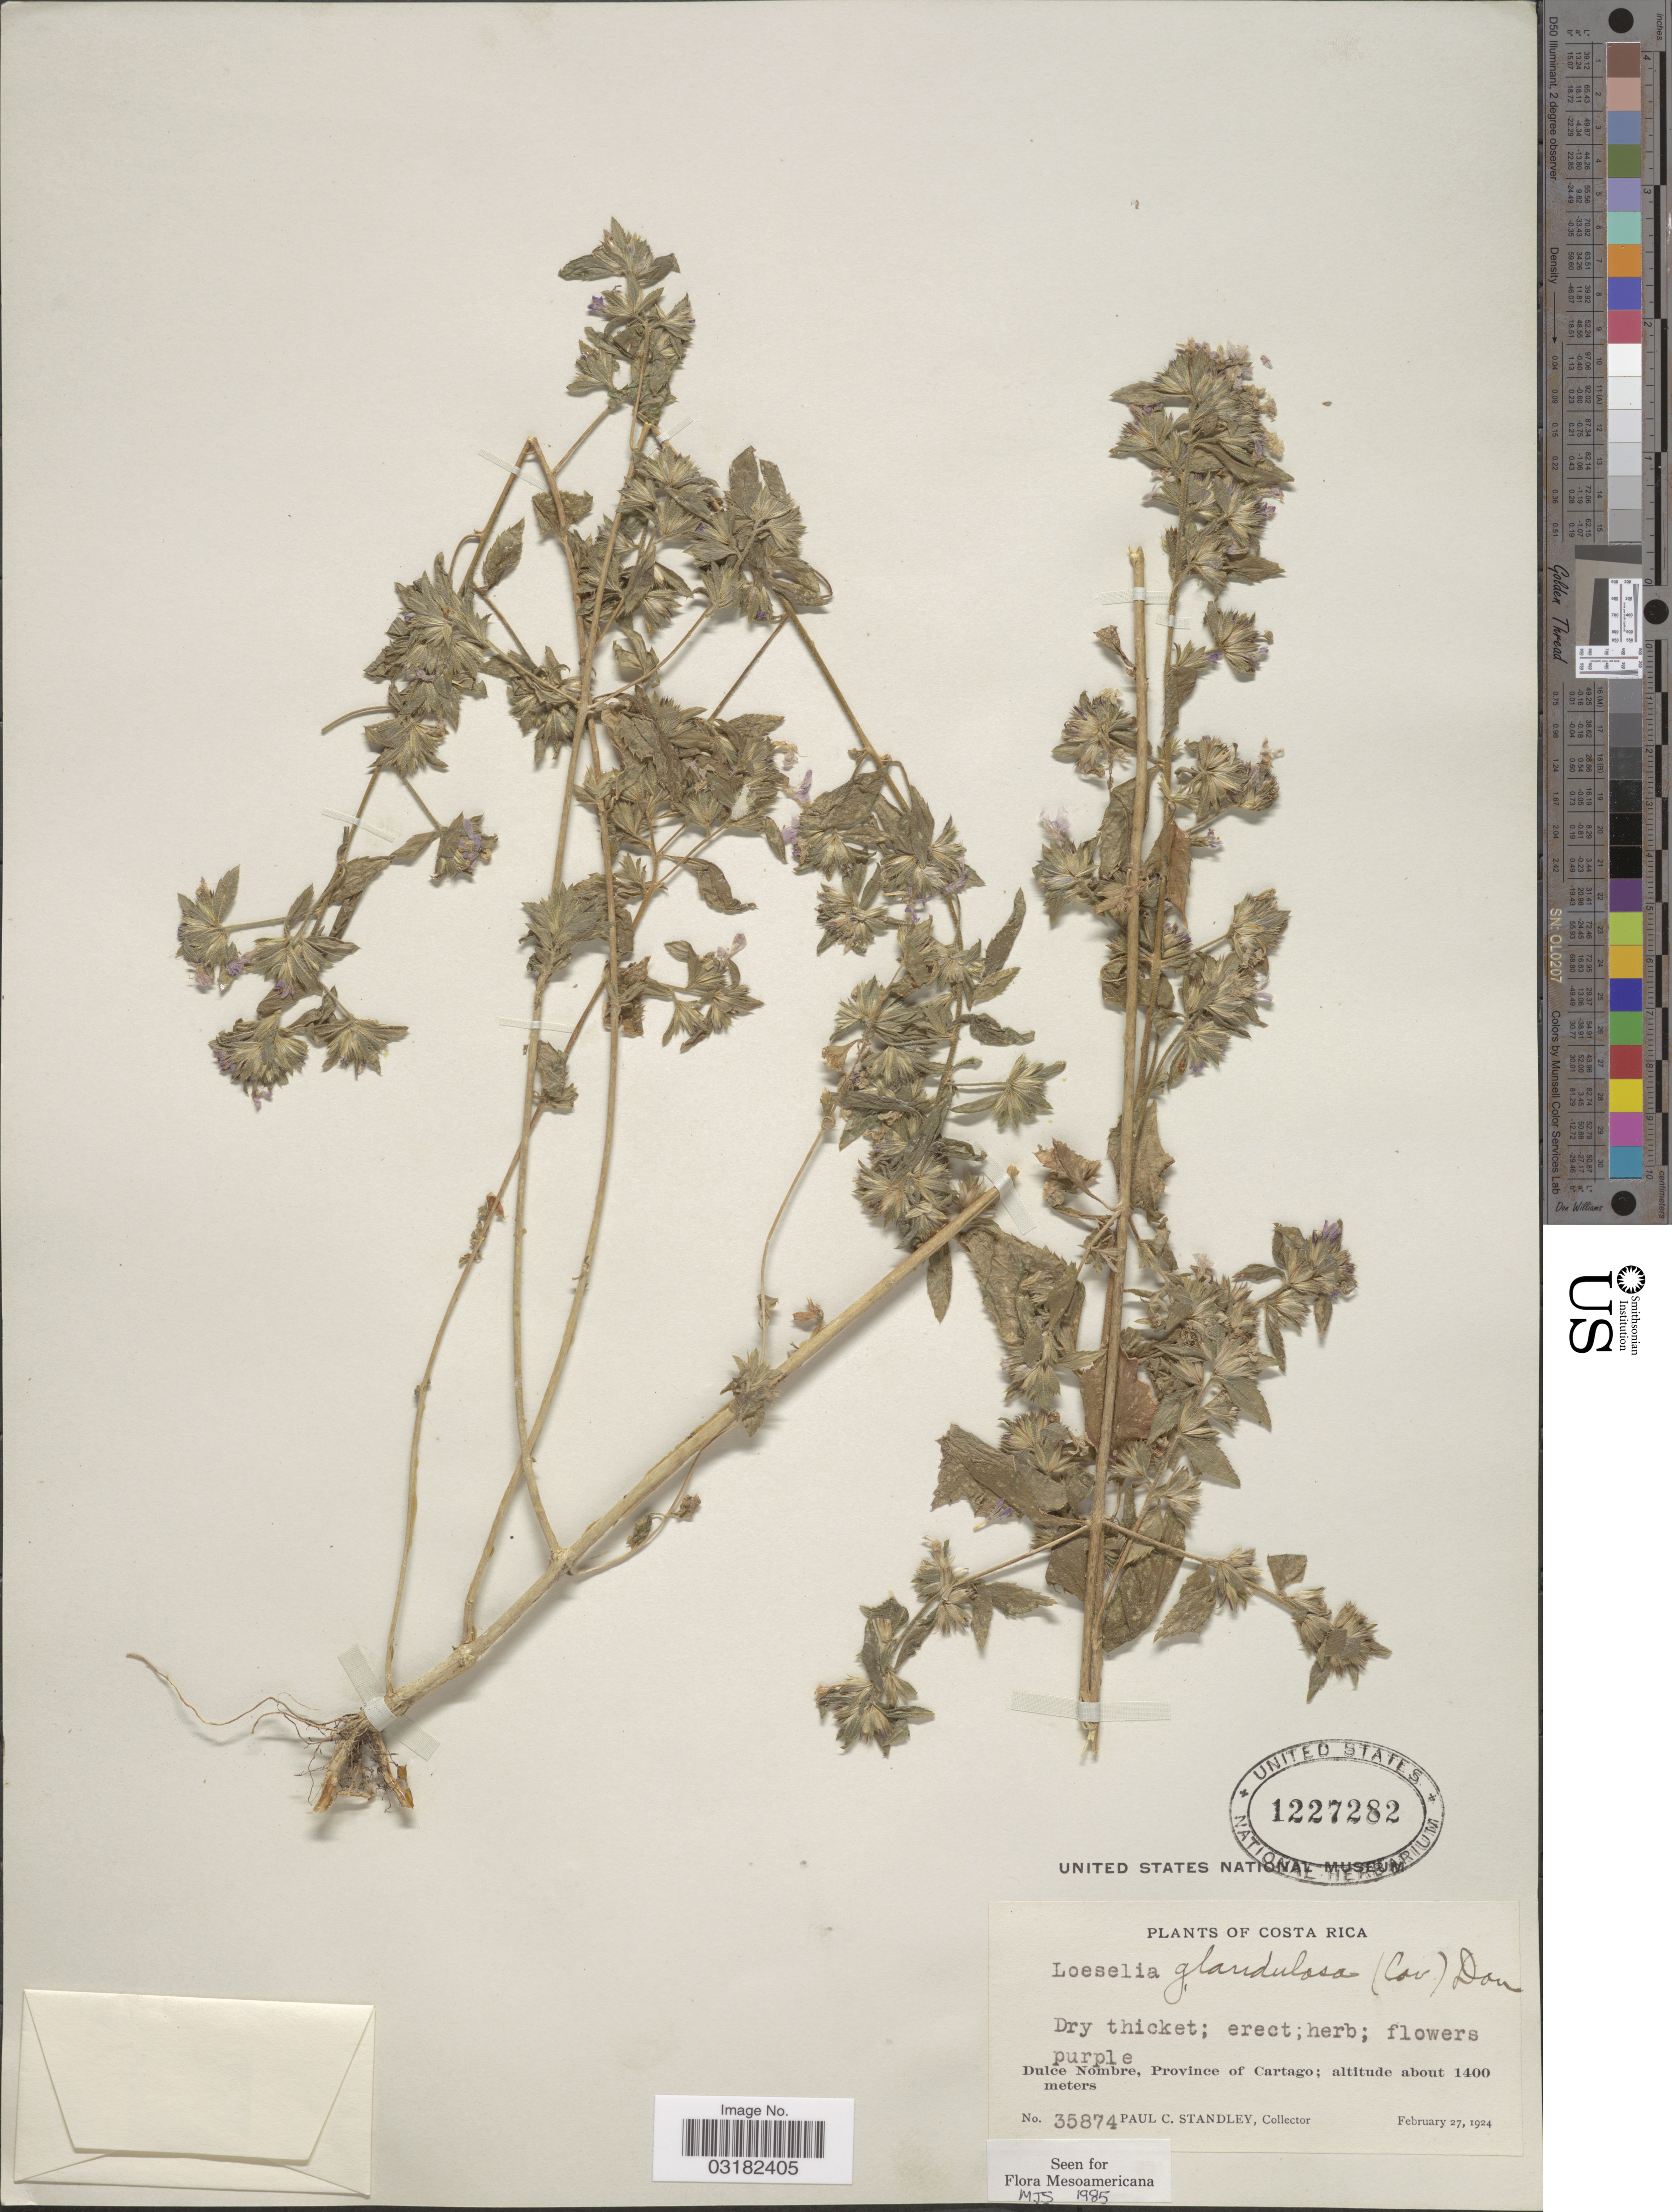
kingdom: Plantae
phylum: Tracheophyta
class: Magnoliopsida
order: Ericales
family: Polemoniaceae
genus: Loeselia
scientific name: Loeselia glandulosa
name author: (Cav.) G. Don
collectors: P. C. Standley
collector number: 35874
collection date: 1924-02-27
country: Costa Rica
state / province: Cartago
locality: Dulce Nombre.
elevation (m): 1400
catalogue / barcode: US 1227282